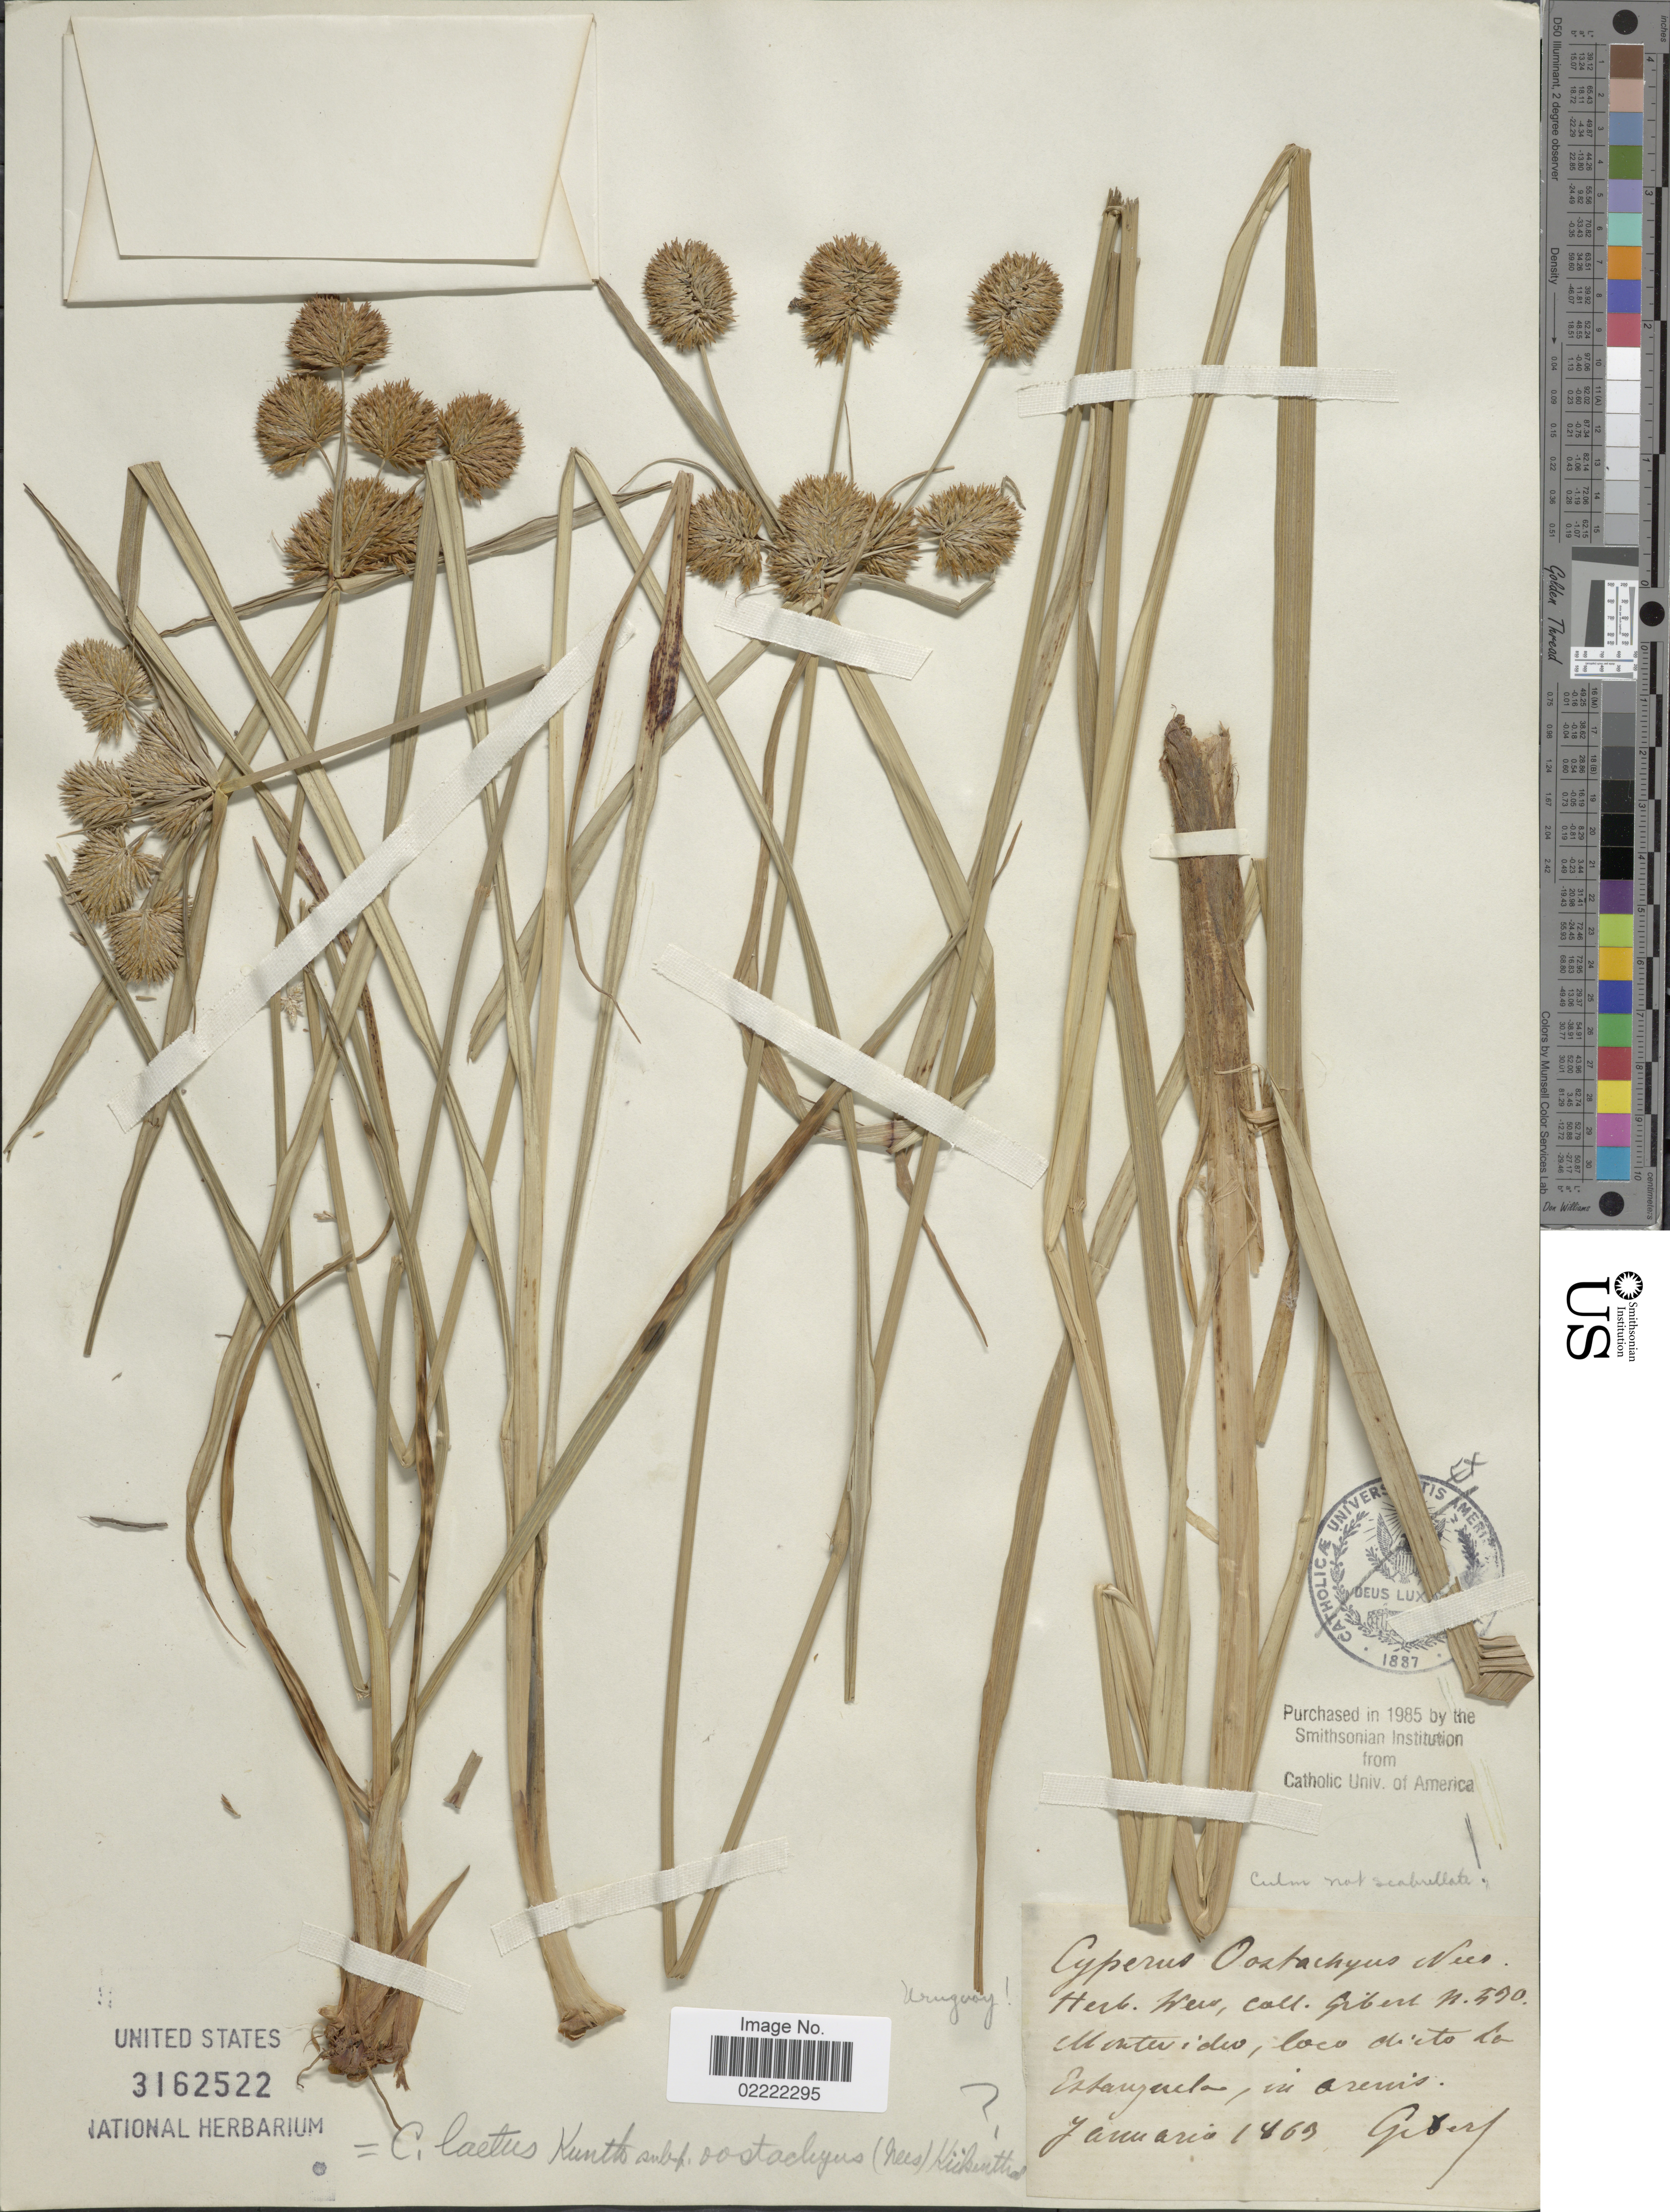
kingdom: Plantae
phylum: Tracheophyta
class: Liliopsida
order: Poales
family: Cyperaceae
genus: Cyperus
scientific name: Cyperus laetus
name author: J. Presl & C. Presl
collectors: Gibert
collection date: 1863-01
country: Uruguay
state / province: Montevideo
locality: Montevideo, loco dicto La Estanzuela.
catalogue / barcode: US 3162522